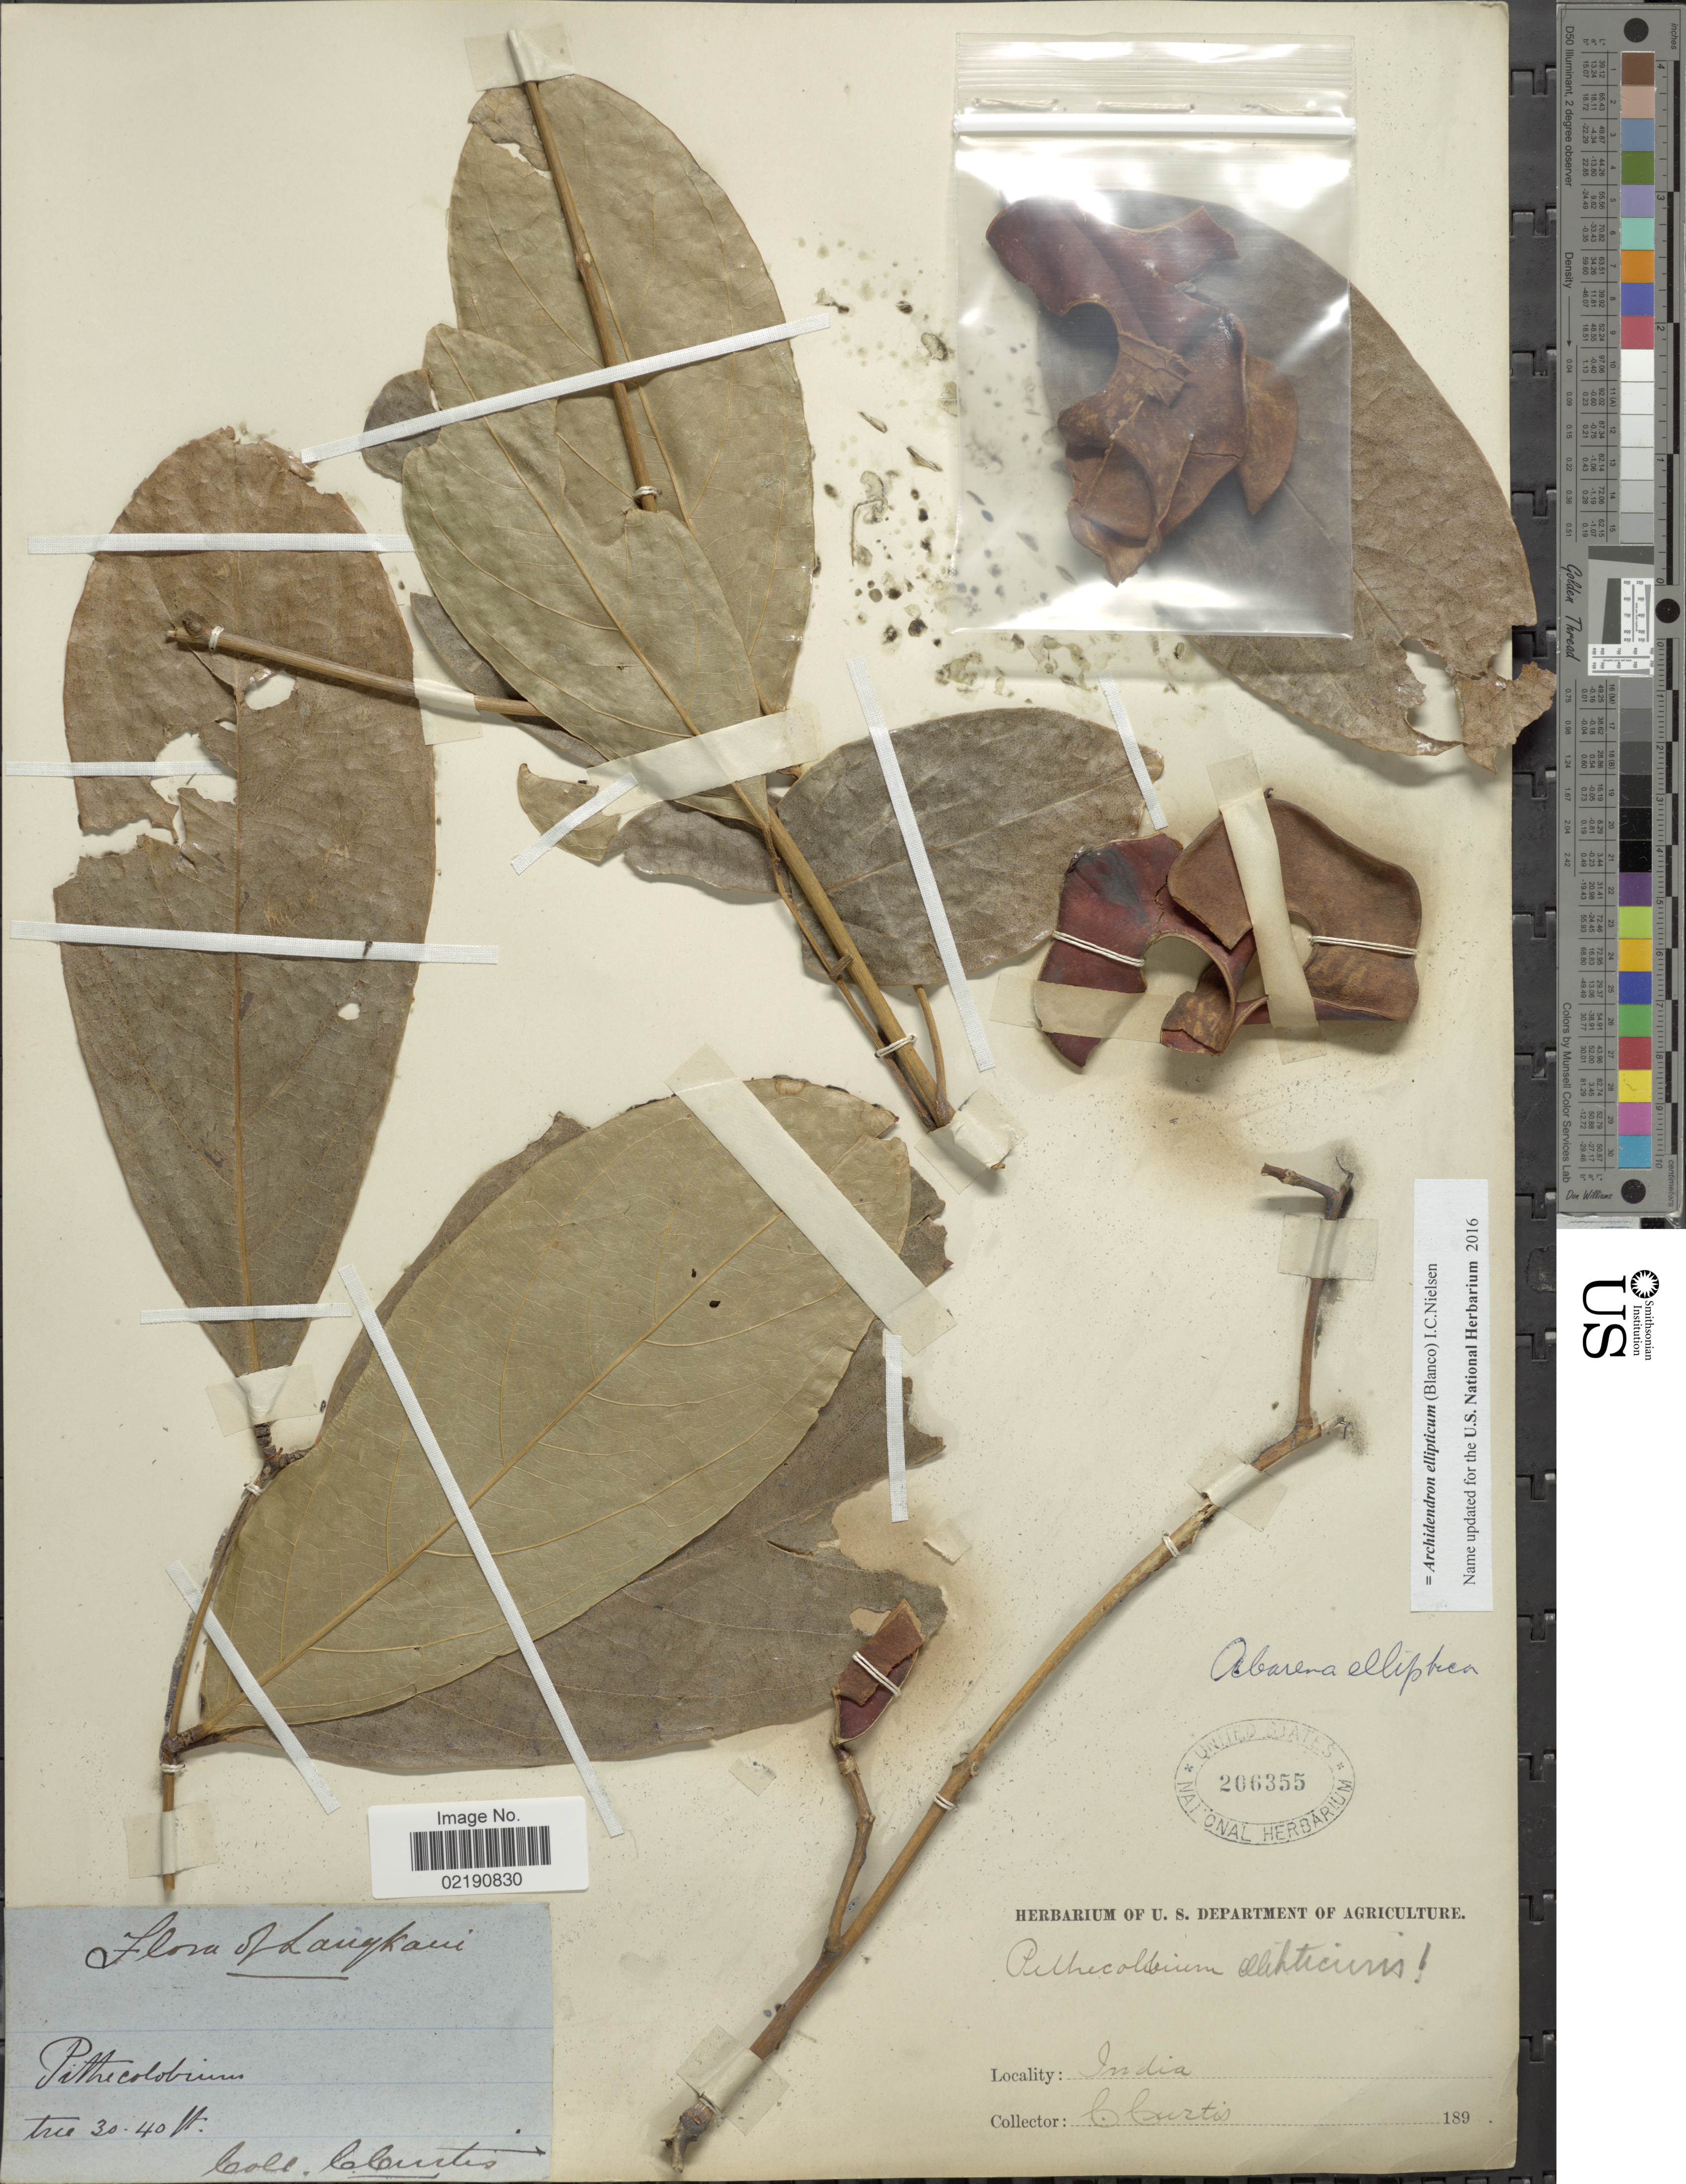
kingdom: Plantae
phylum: Tracheophyta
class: Magnoliopsida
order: Fabales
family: Fabaceae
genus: Archidendron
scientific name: Archidendron ellipticum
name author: (Blume) I.C. Nielsen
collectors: C. Curtis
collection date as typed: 189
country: Malaysia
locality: Langkawi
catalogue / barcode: US 206355